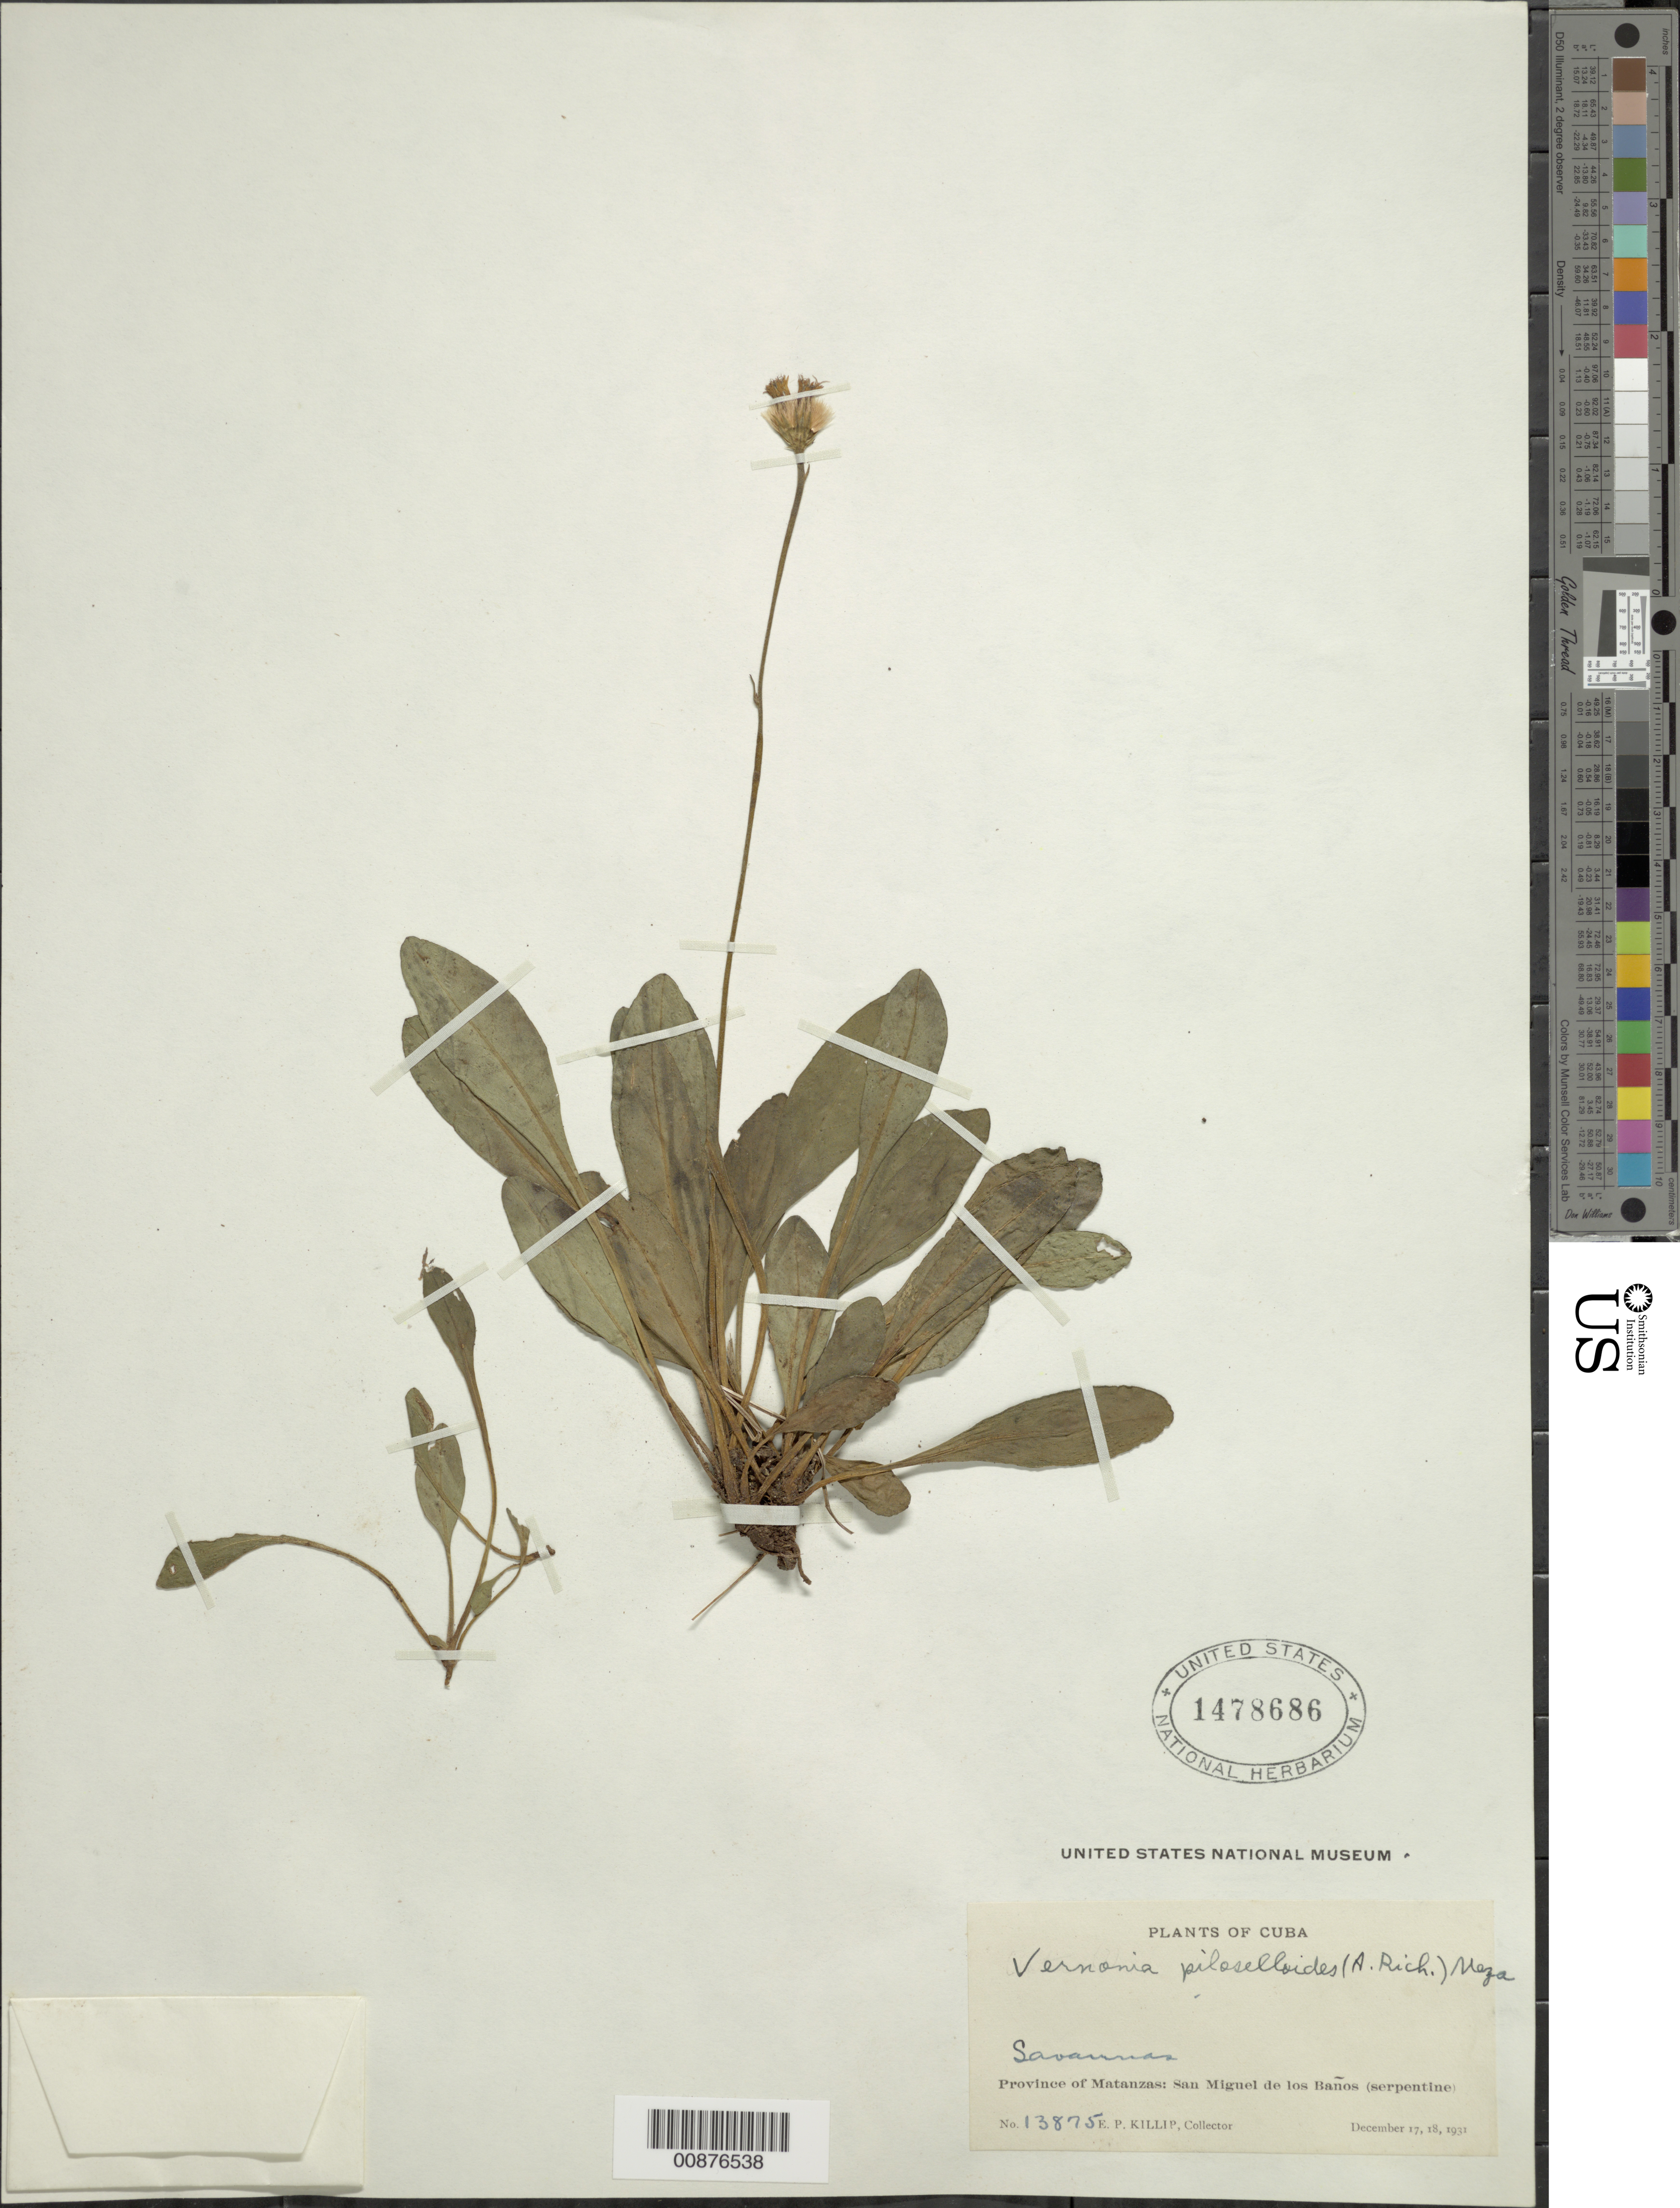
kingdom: Plantae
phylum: Tracheophyta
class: Magnoliopsida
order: Asterales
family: Asteraceae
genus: Lachnorhiza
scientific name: Lachnorhiza piloselloides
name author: A. Rich.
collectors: E. P. Killip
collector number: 13875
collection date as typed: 17 Dec 1931 to 18 Dec 1931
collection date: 1931-12-17/1931-12-18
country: Cuba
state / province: Matanzas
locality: San Miguel de los Banos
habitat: Savannas, serpentine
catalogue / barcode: US 1478686